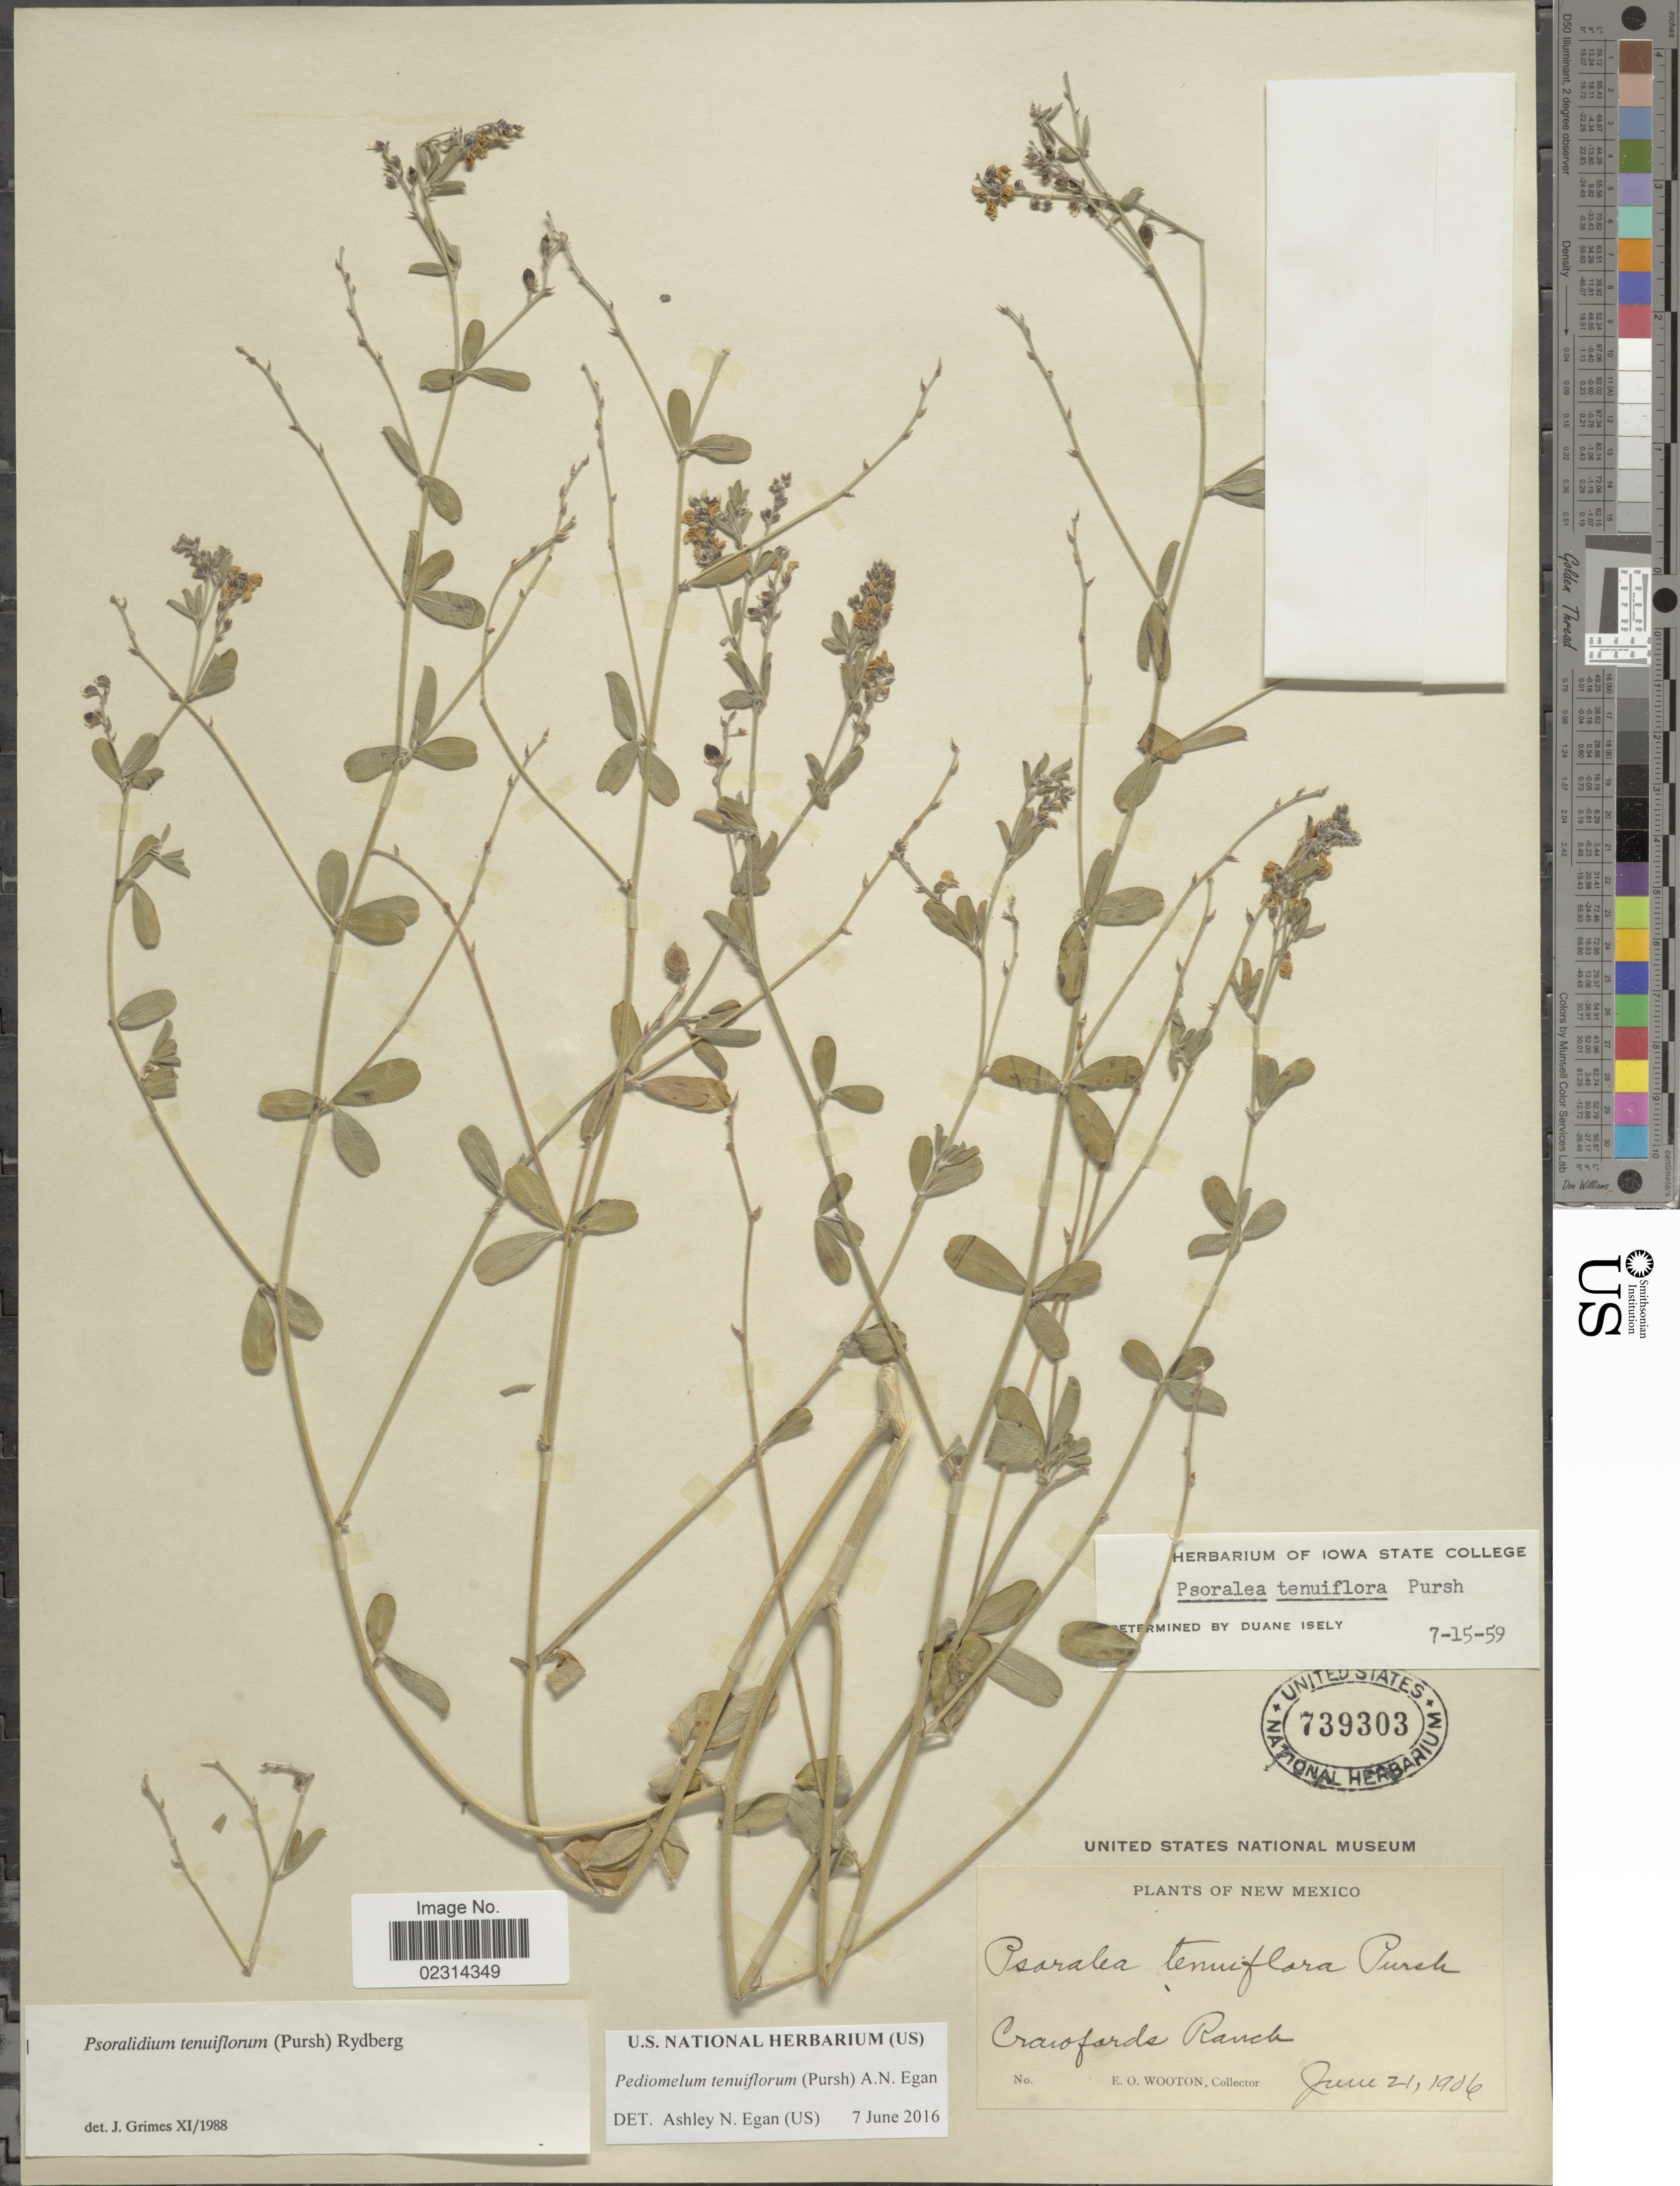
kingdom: Plantae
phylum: Tracheophyta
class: Magnoliopsida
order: Fabales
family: Fabaceae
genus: Psoralidium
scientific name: Psoralidium tenuiflorum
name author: (Pursh) Rydb.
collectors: E. O. Wooton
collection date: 1906-06-21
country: United States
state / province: New Mexico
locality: Crawfords Ranch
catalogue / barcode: US 739303